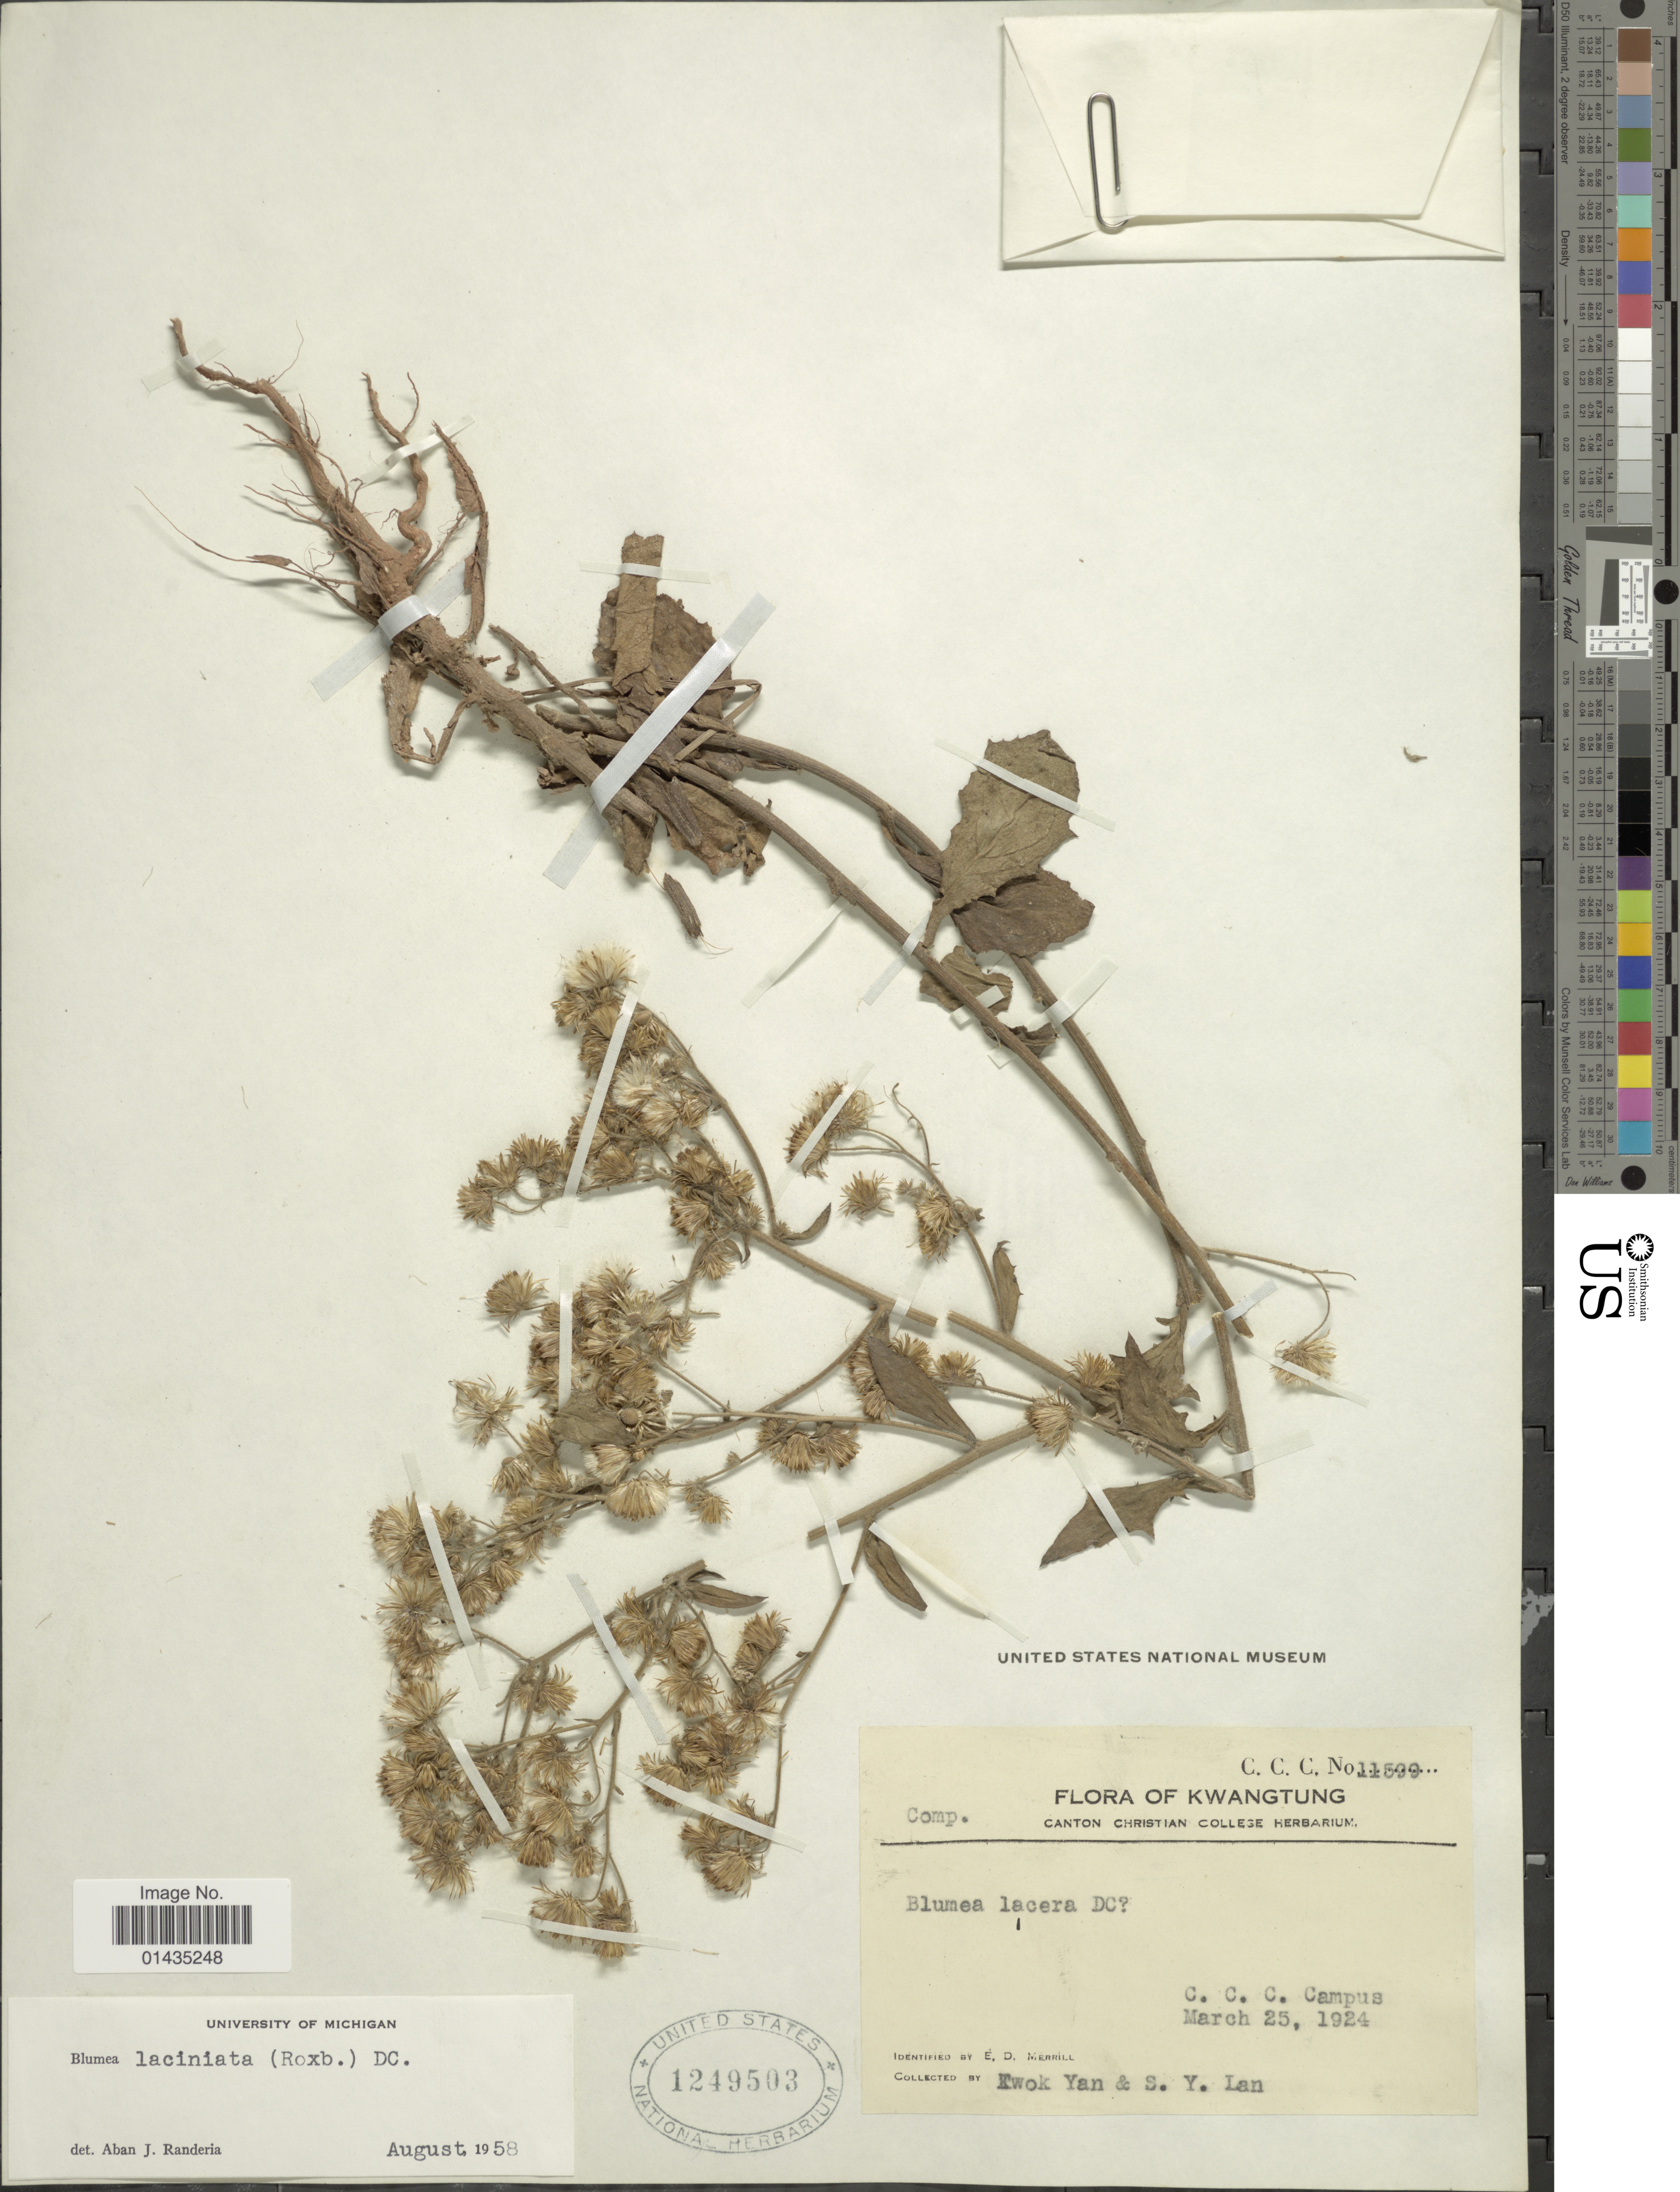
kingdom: Plantae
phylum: Tracheophyta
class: Magnoliopsida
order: Asterales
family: Asteraceae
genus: Blumea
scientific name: Blumea laciniata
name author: (Roxb.) DC.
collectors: K. Yan & S. Lan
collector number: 11599*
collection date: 1924-03-25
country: China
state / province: Guangdong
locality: Kwangtung, C. C. C. Campus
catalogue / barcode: US 1249503